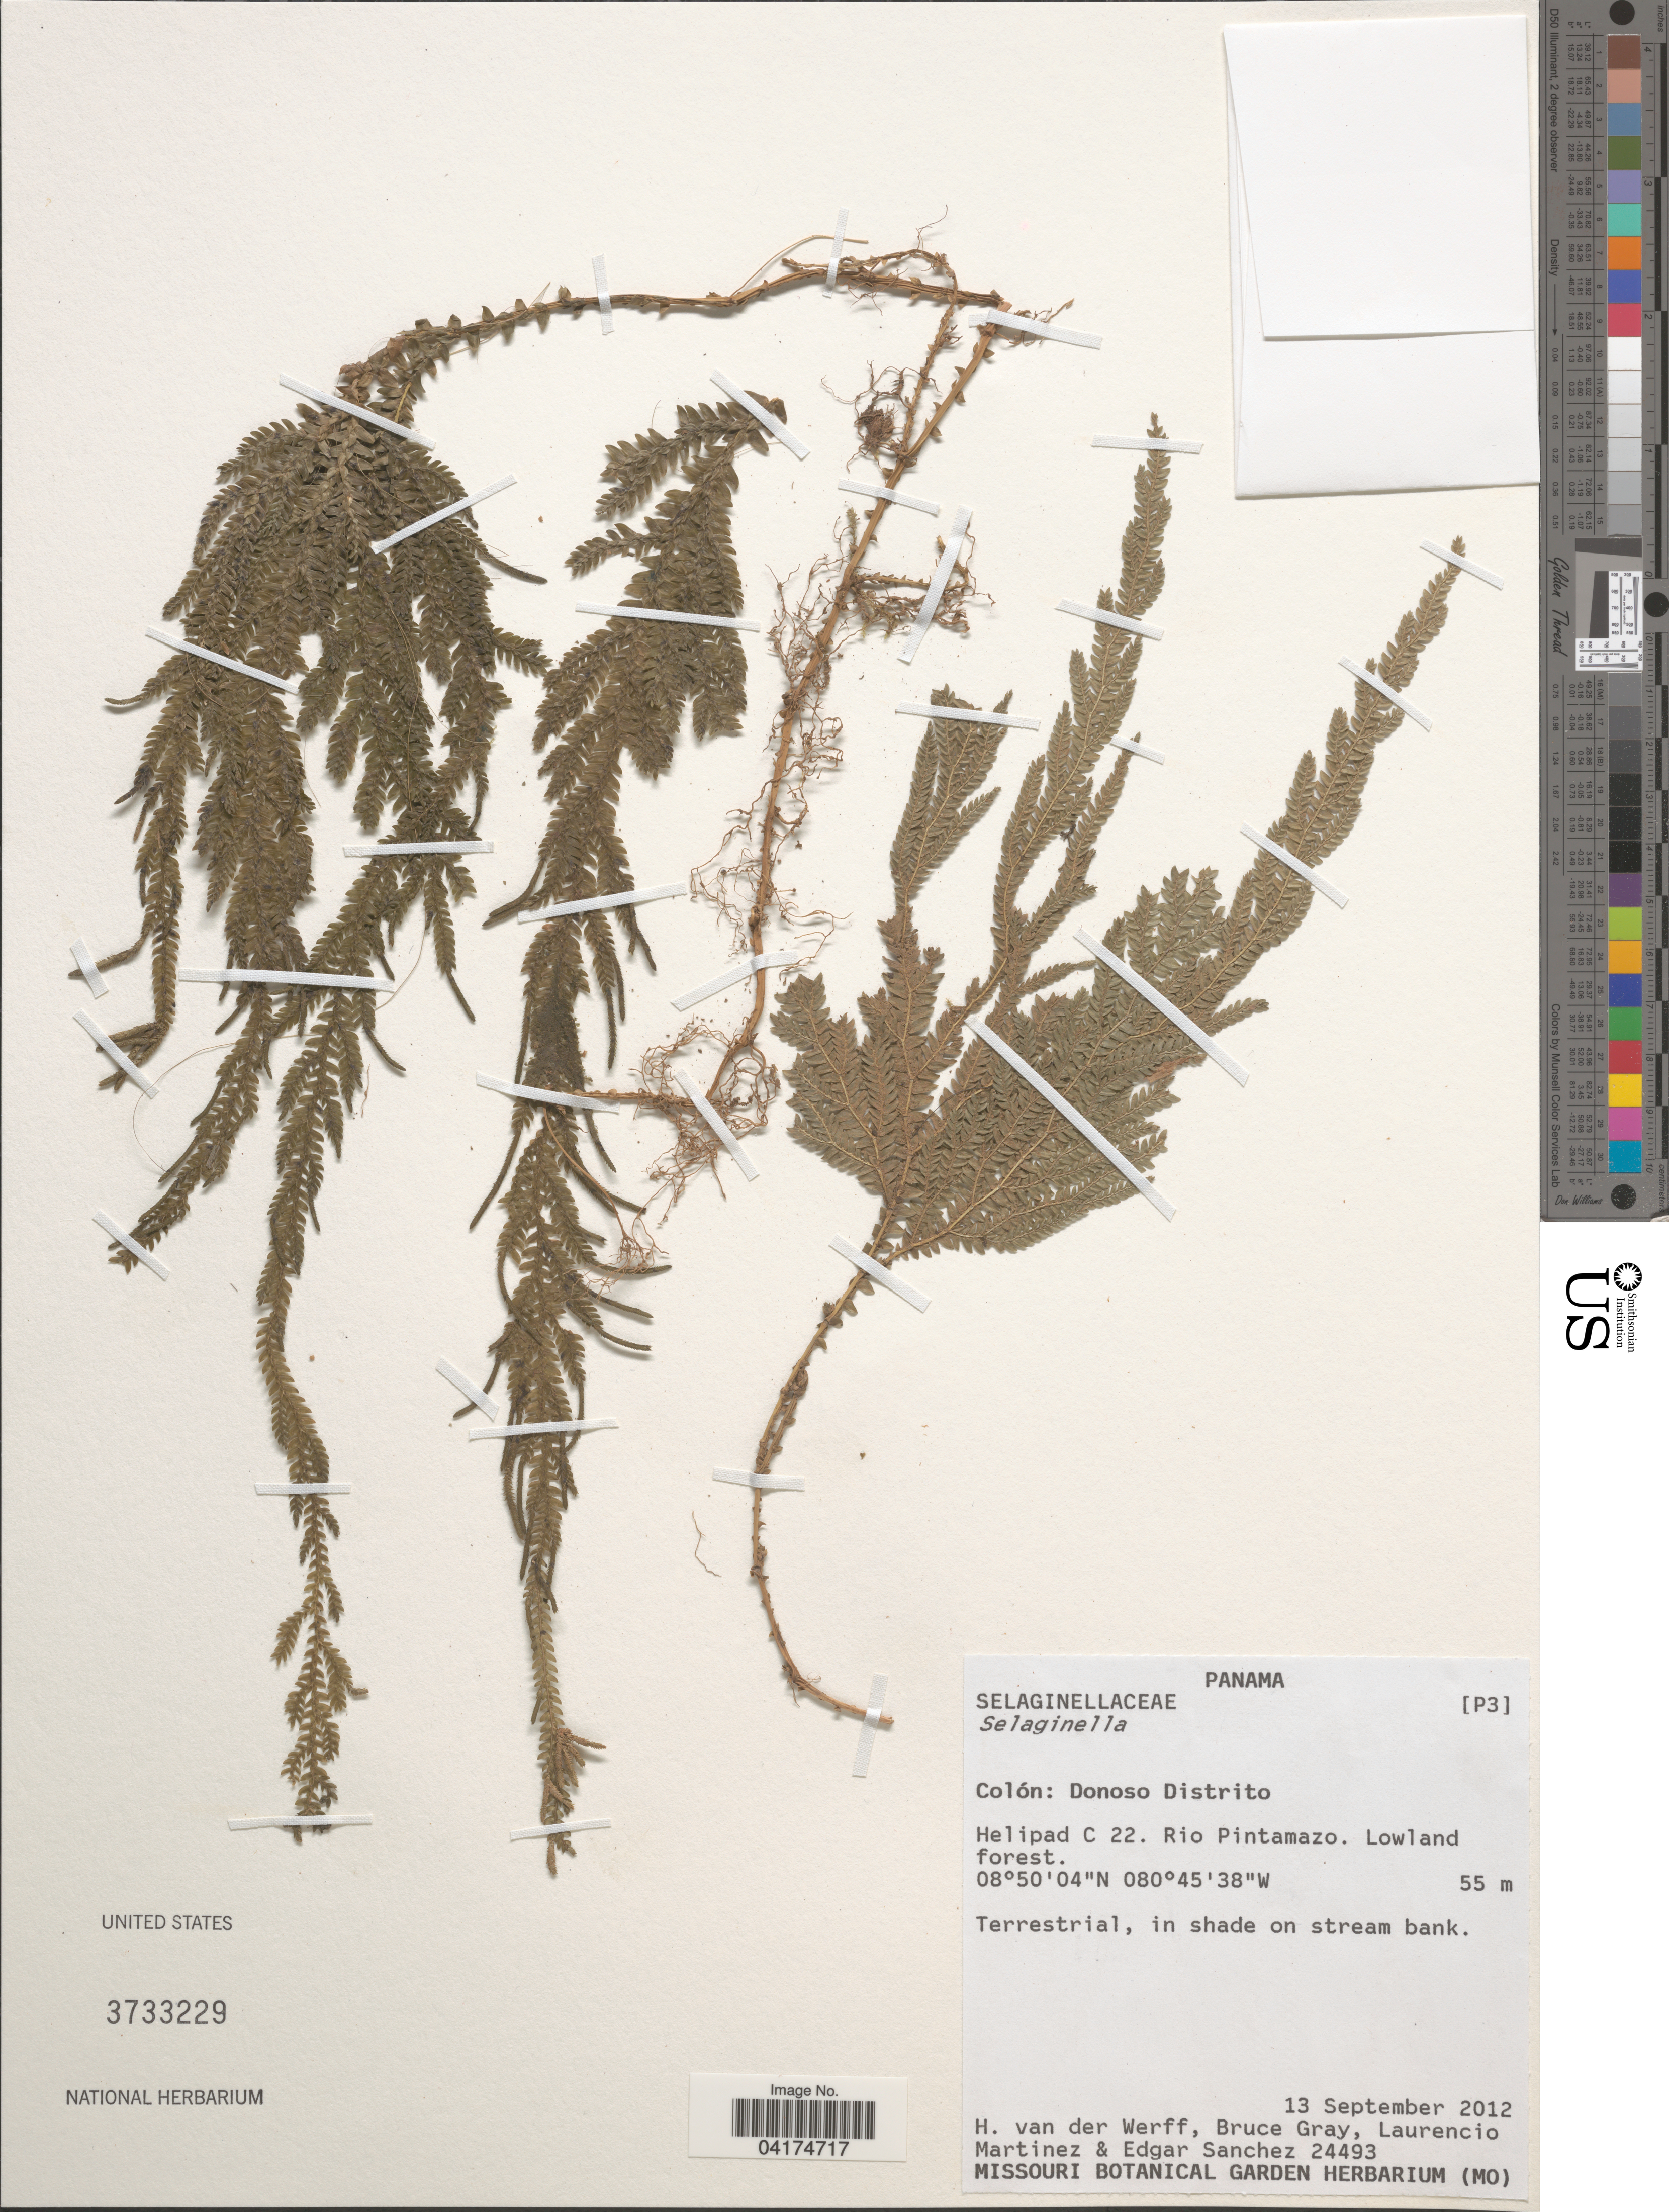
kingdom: Plantae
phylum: Tracheophyta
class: Lycopodiopsida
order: Selaginellales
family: Selaginellaceae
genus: Selaginella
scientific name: Selaginella sp.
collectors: H. van der Werff, M. Sanchez & E. Sanchez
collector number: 24493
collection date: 2012-09-13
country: Panama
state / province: Colón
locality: Donoso Distrito. Helipad C 22. Rio Pintamazo.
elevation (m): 55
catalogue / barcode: US 3733229